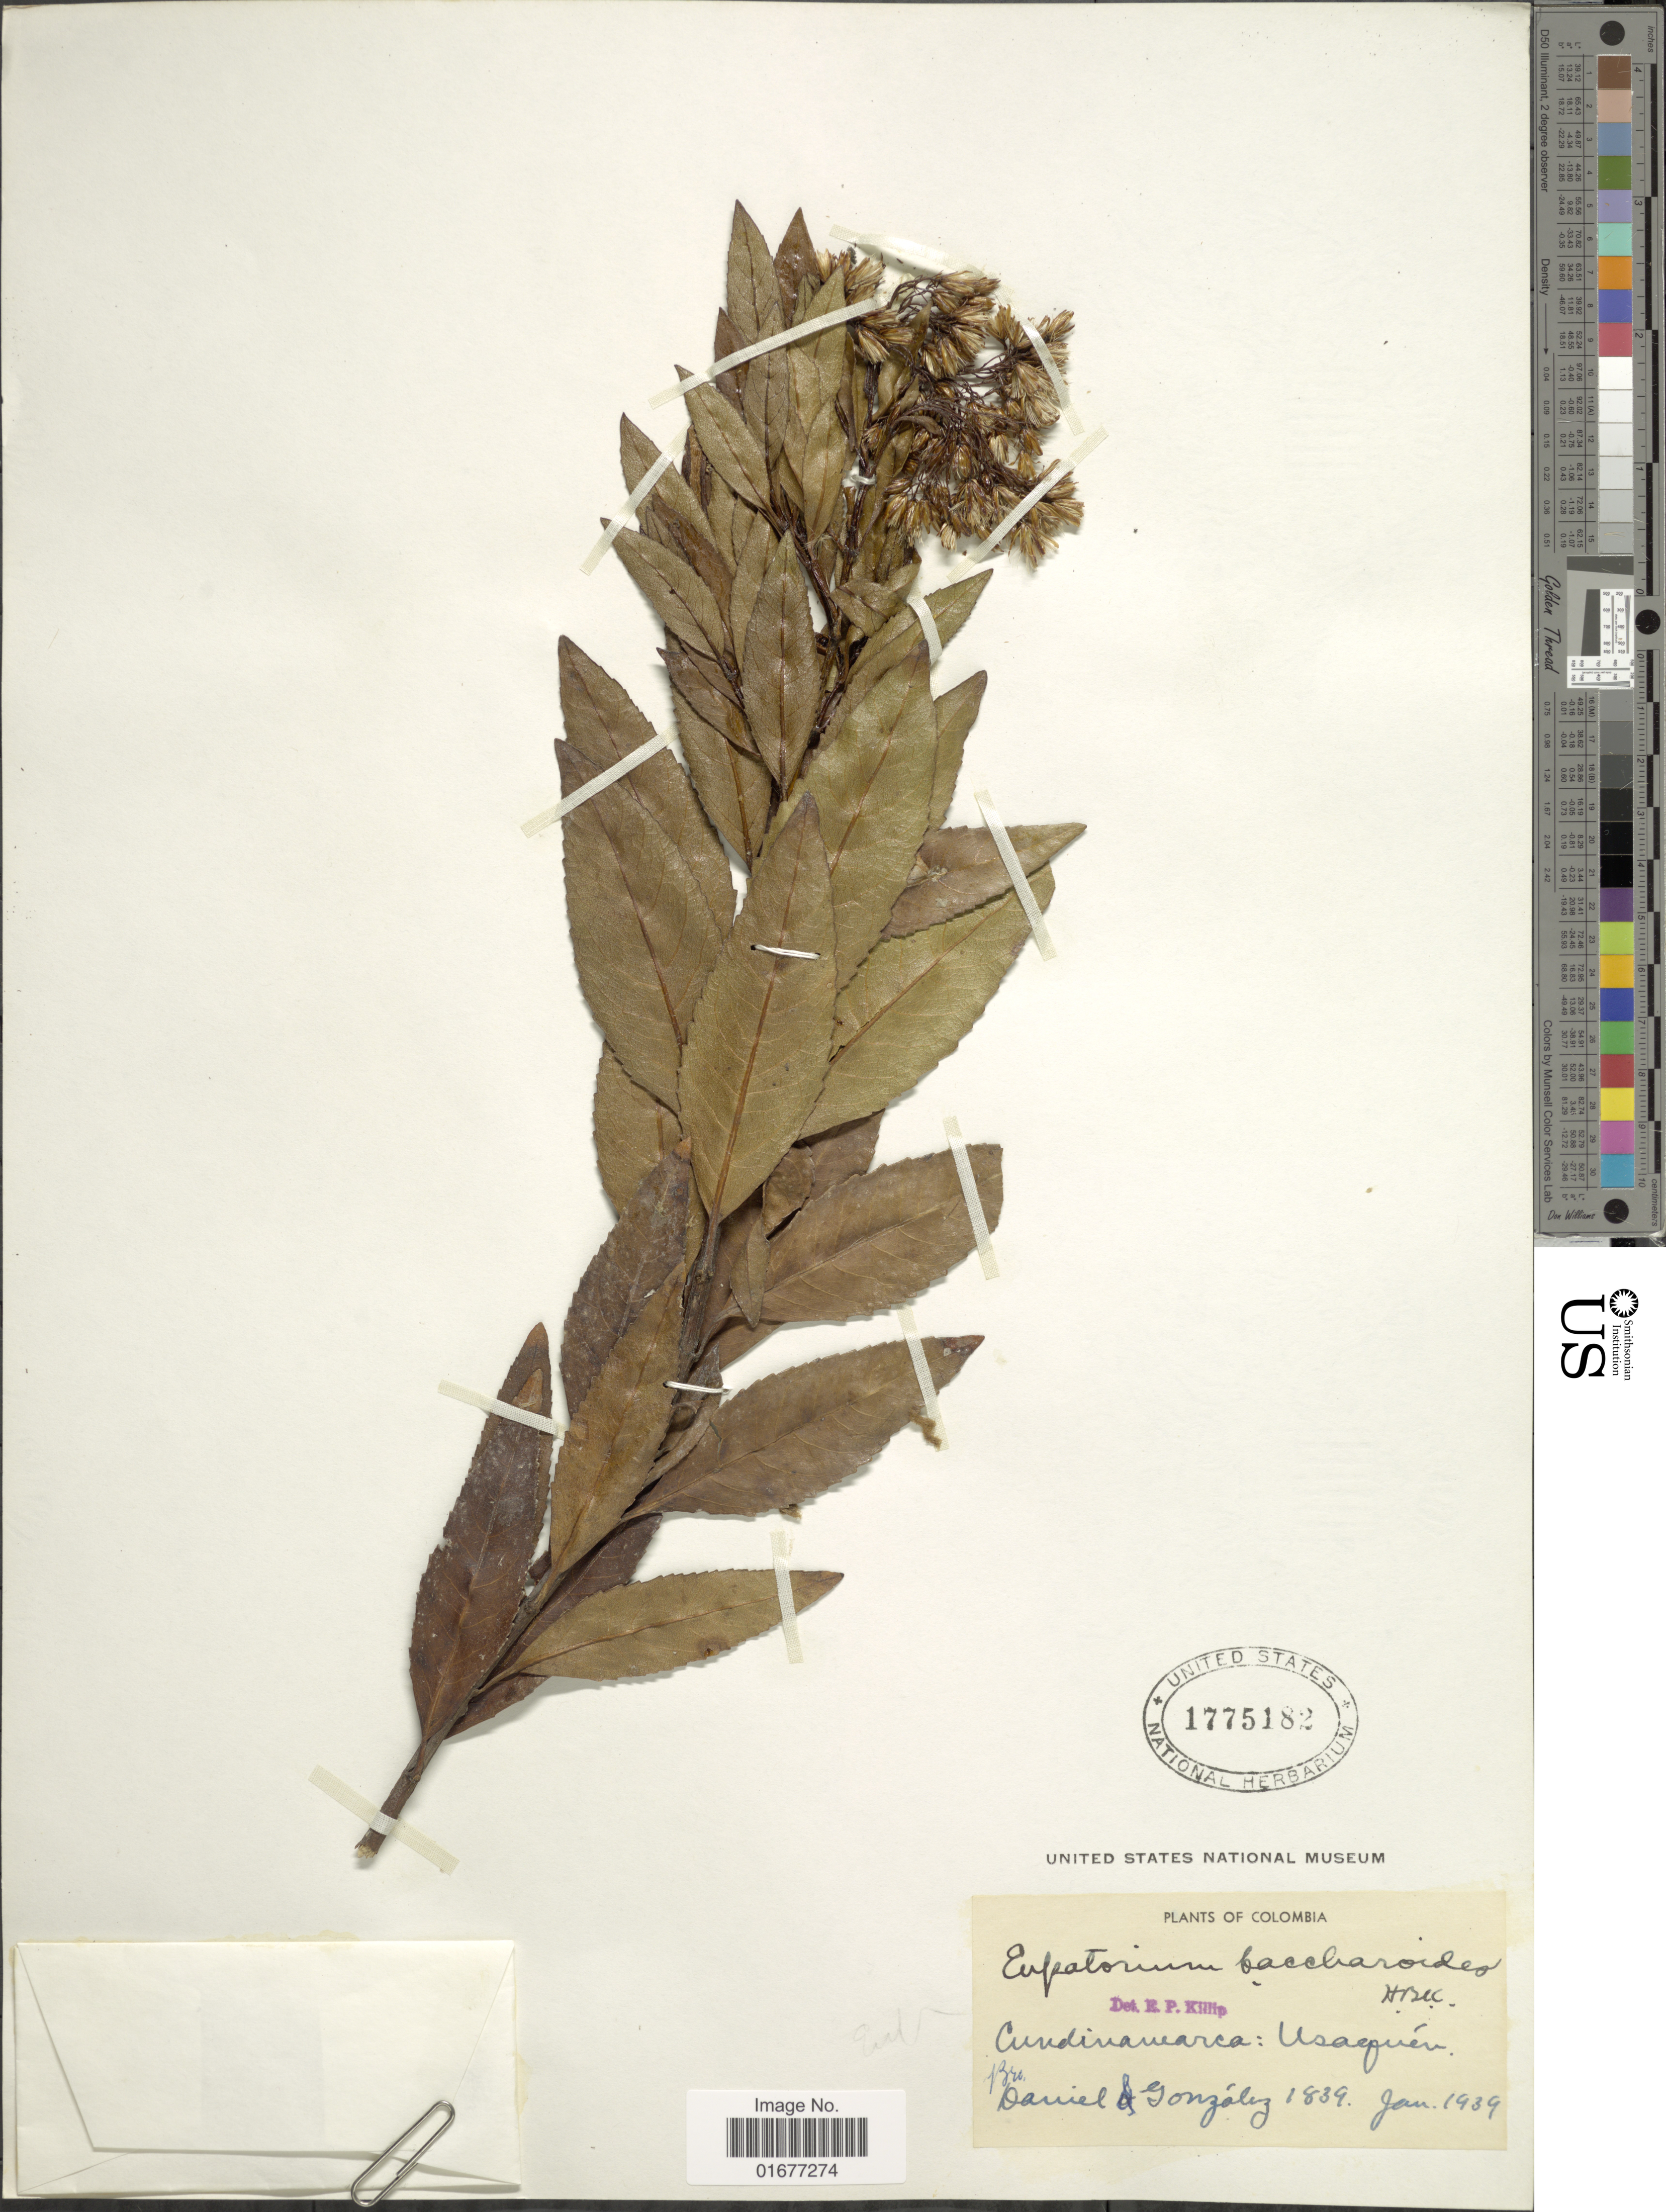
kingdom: Plantae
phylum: Tracheophyta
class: Magnoliopsida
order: Asterales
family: Asteraceae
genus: Ageratina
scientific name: Ageratina baccharoides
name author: (Kunth) R.M. King & H. Rob.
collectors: -. Daniel & Gonzáles, --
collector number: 1839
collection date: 1939-01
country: Colombia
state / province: Cundinamarca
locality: Usaguen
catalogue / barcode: US 1775182